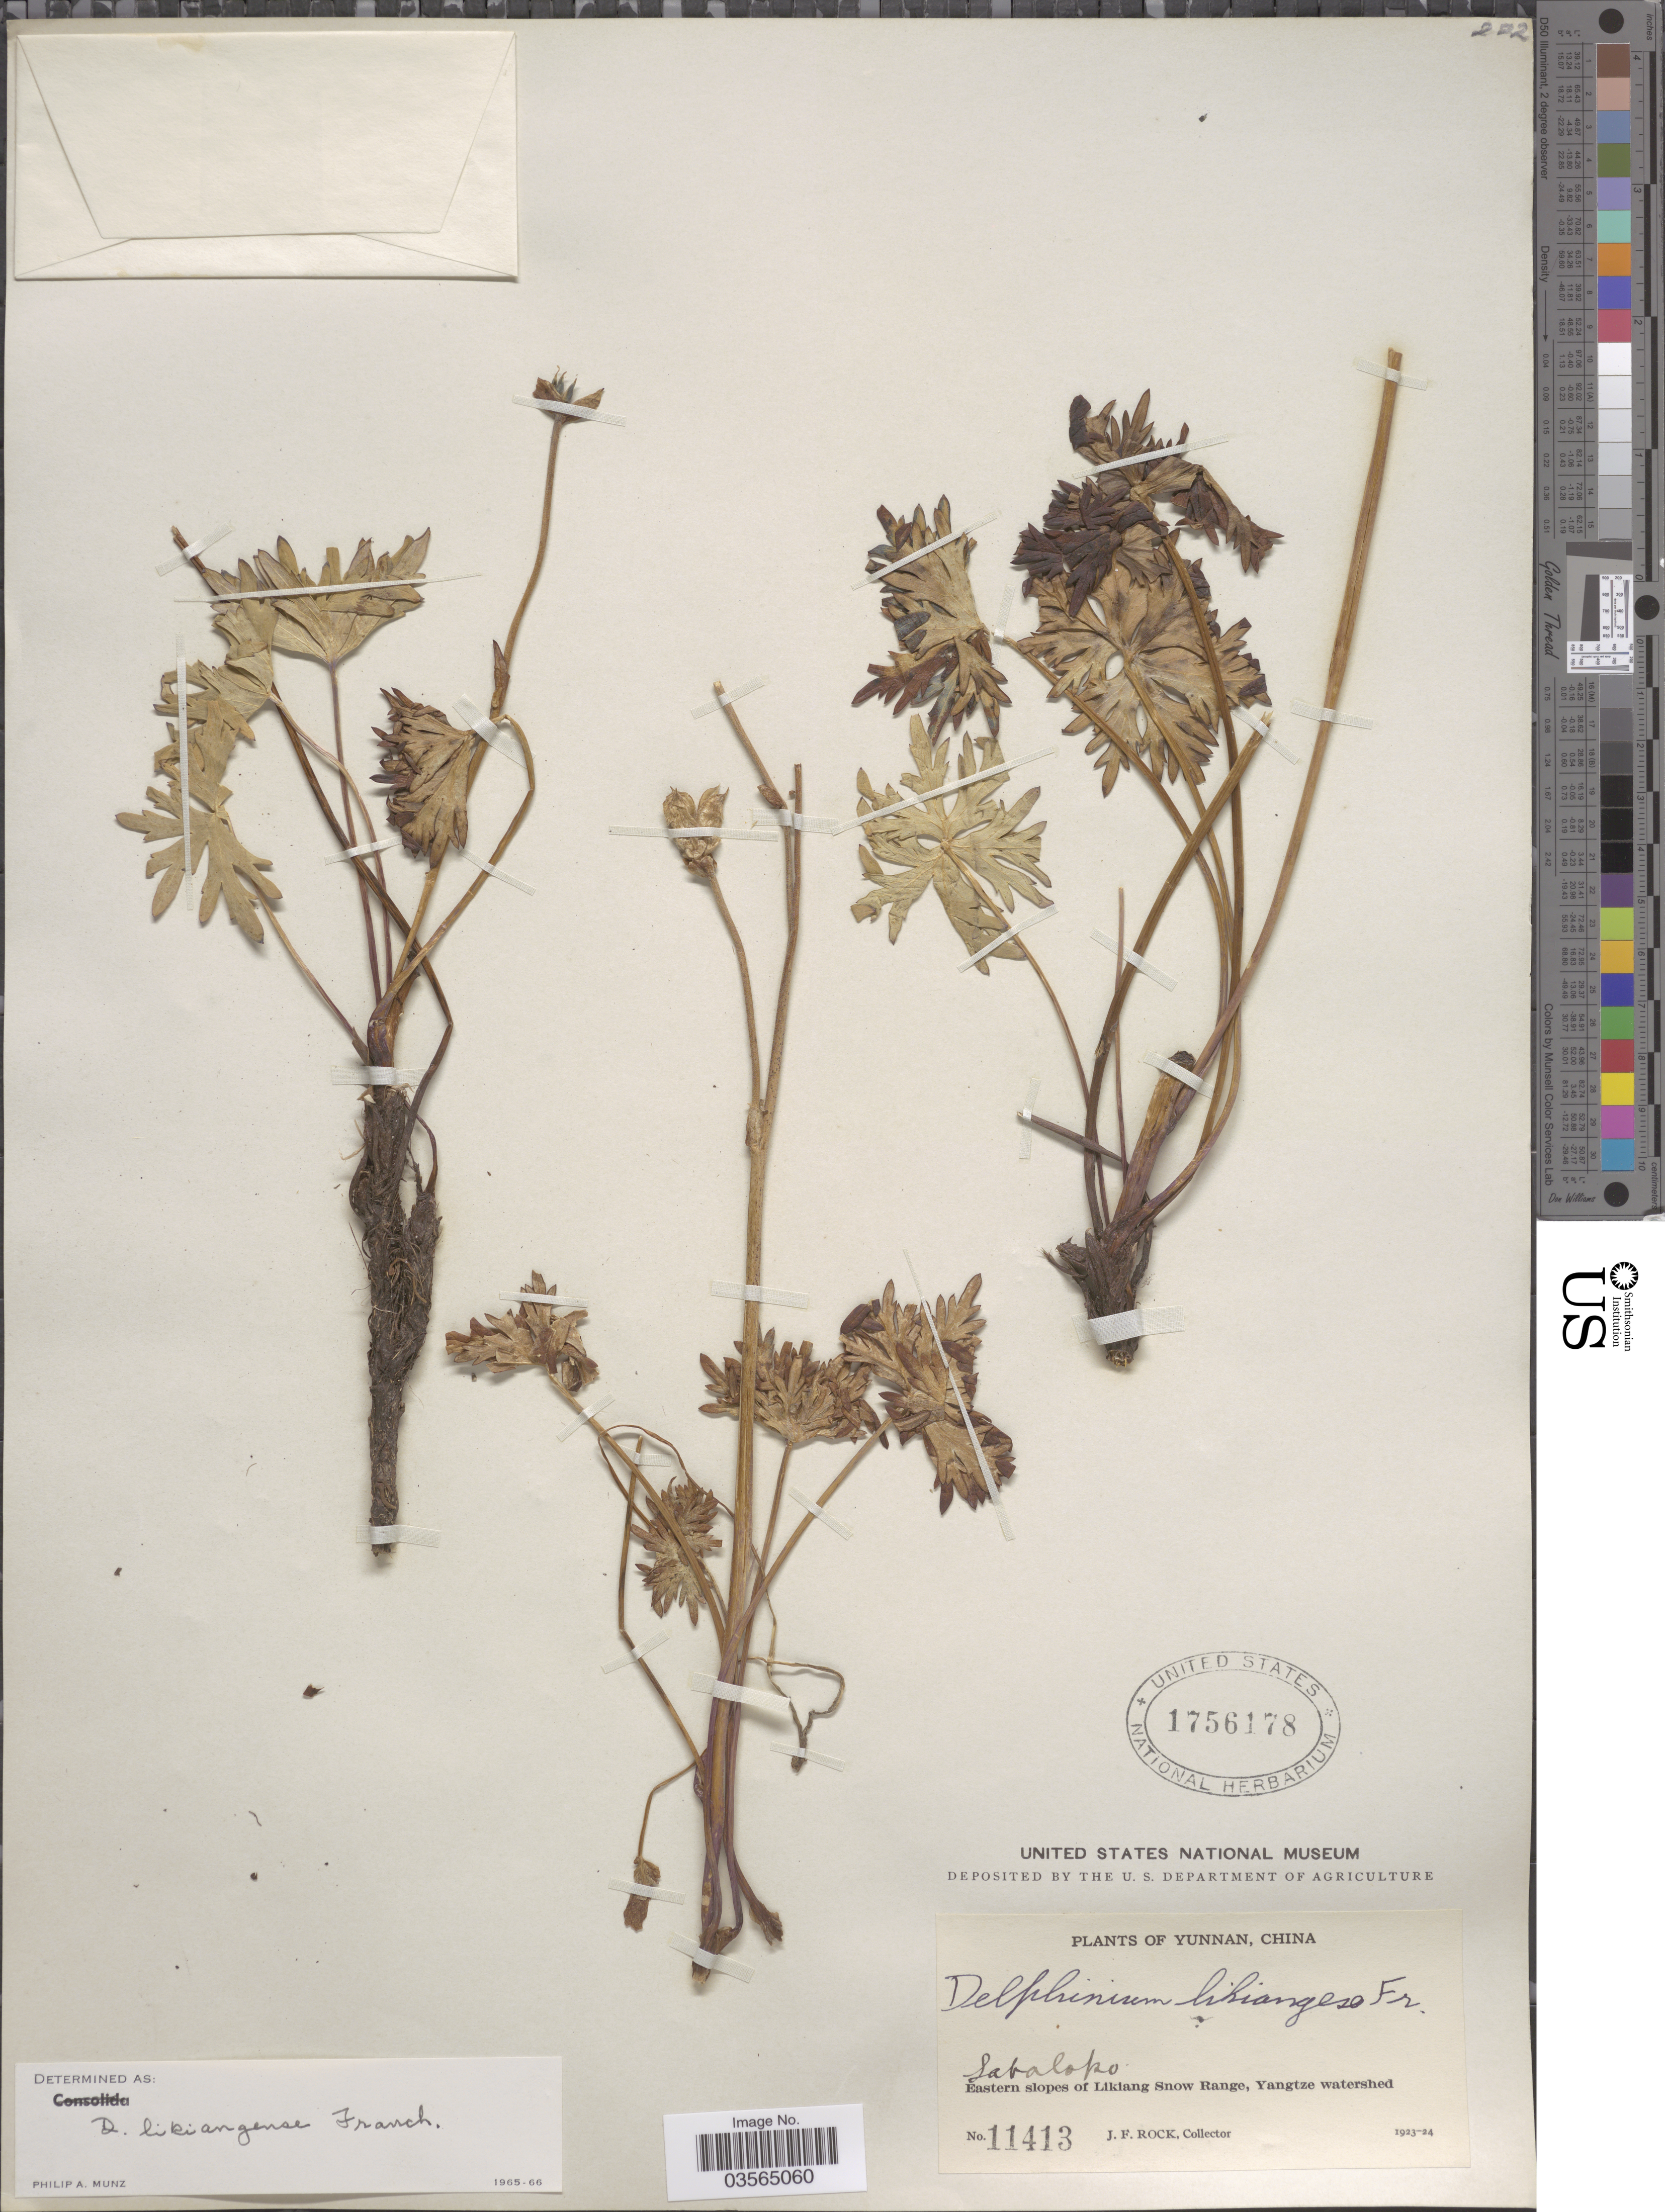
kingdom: Plantae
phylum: Tracheophyta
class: Magnoliopsida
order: Ranunculales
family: Ranunculaceae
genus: Delphinium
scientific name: Delphinium likiangense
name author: Franch.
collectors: J. Rock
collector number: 11413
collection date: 1923/1924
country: China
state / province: Yunnan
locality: Sabaloko. Eastern slopes of Likiang Snow Range, Yangtze watershed.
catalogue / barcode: US 1756178